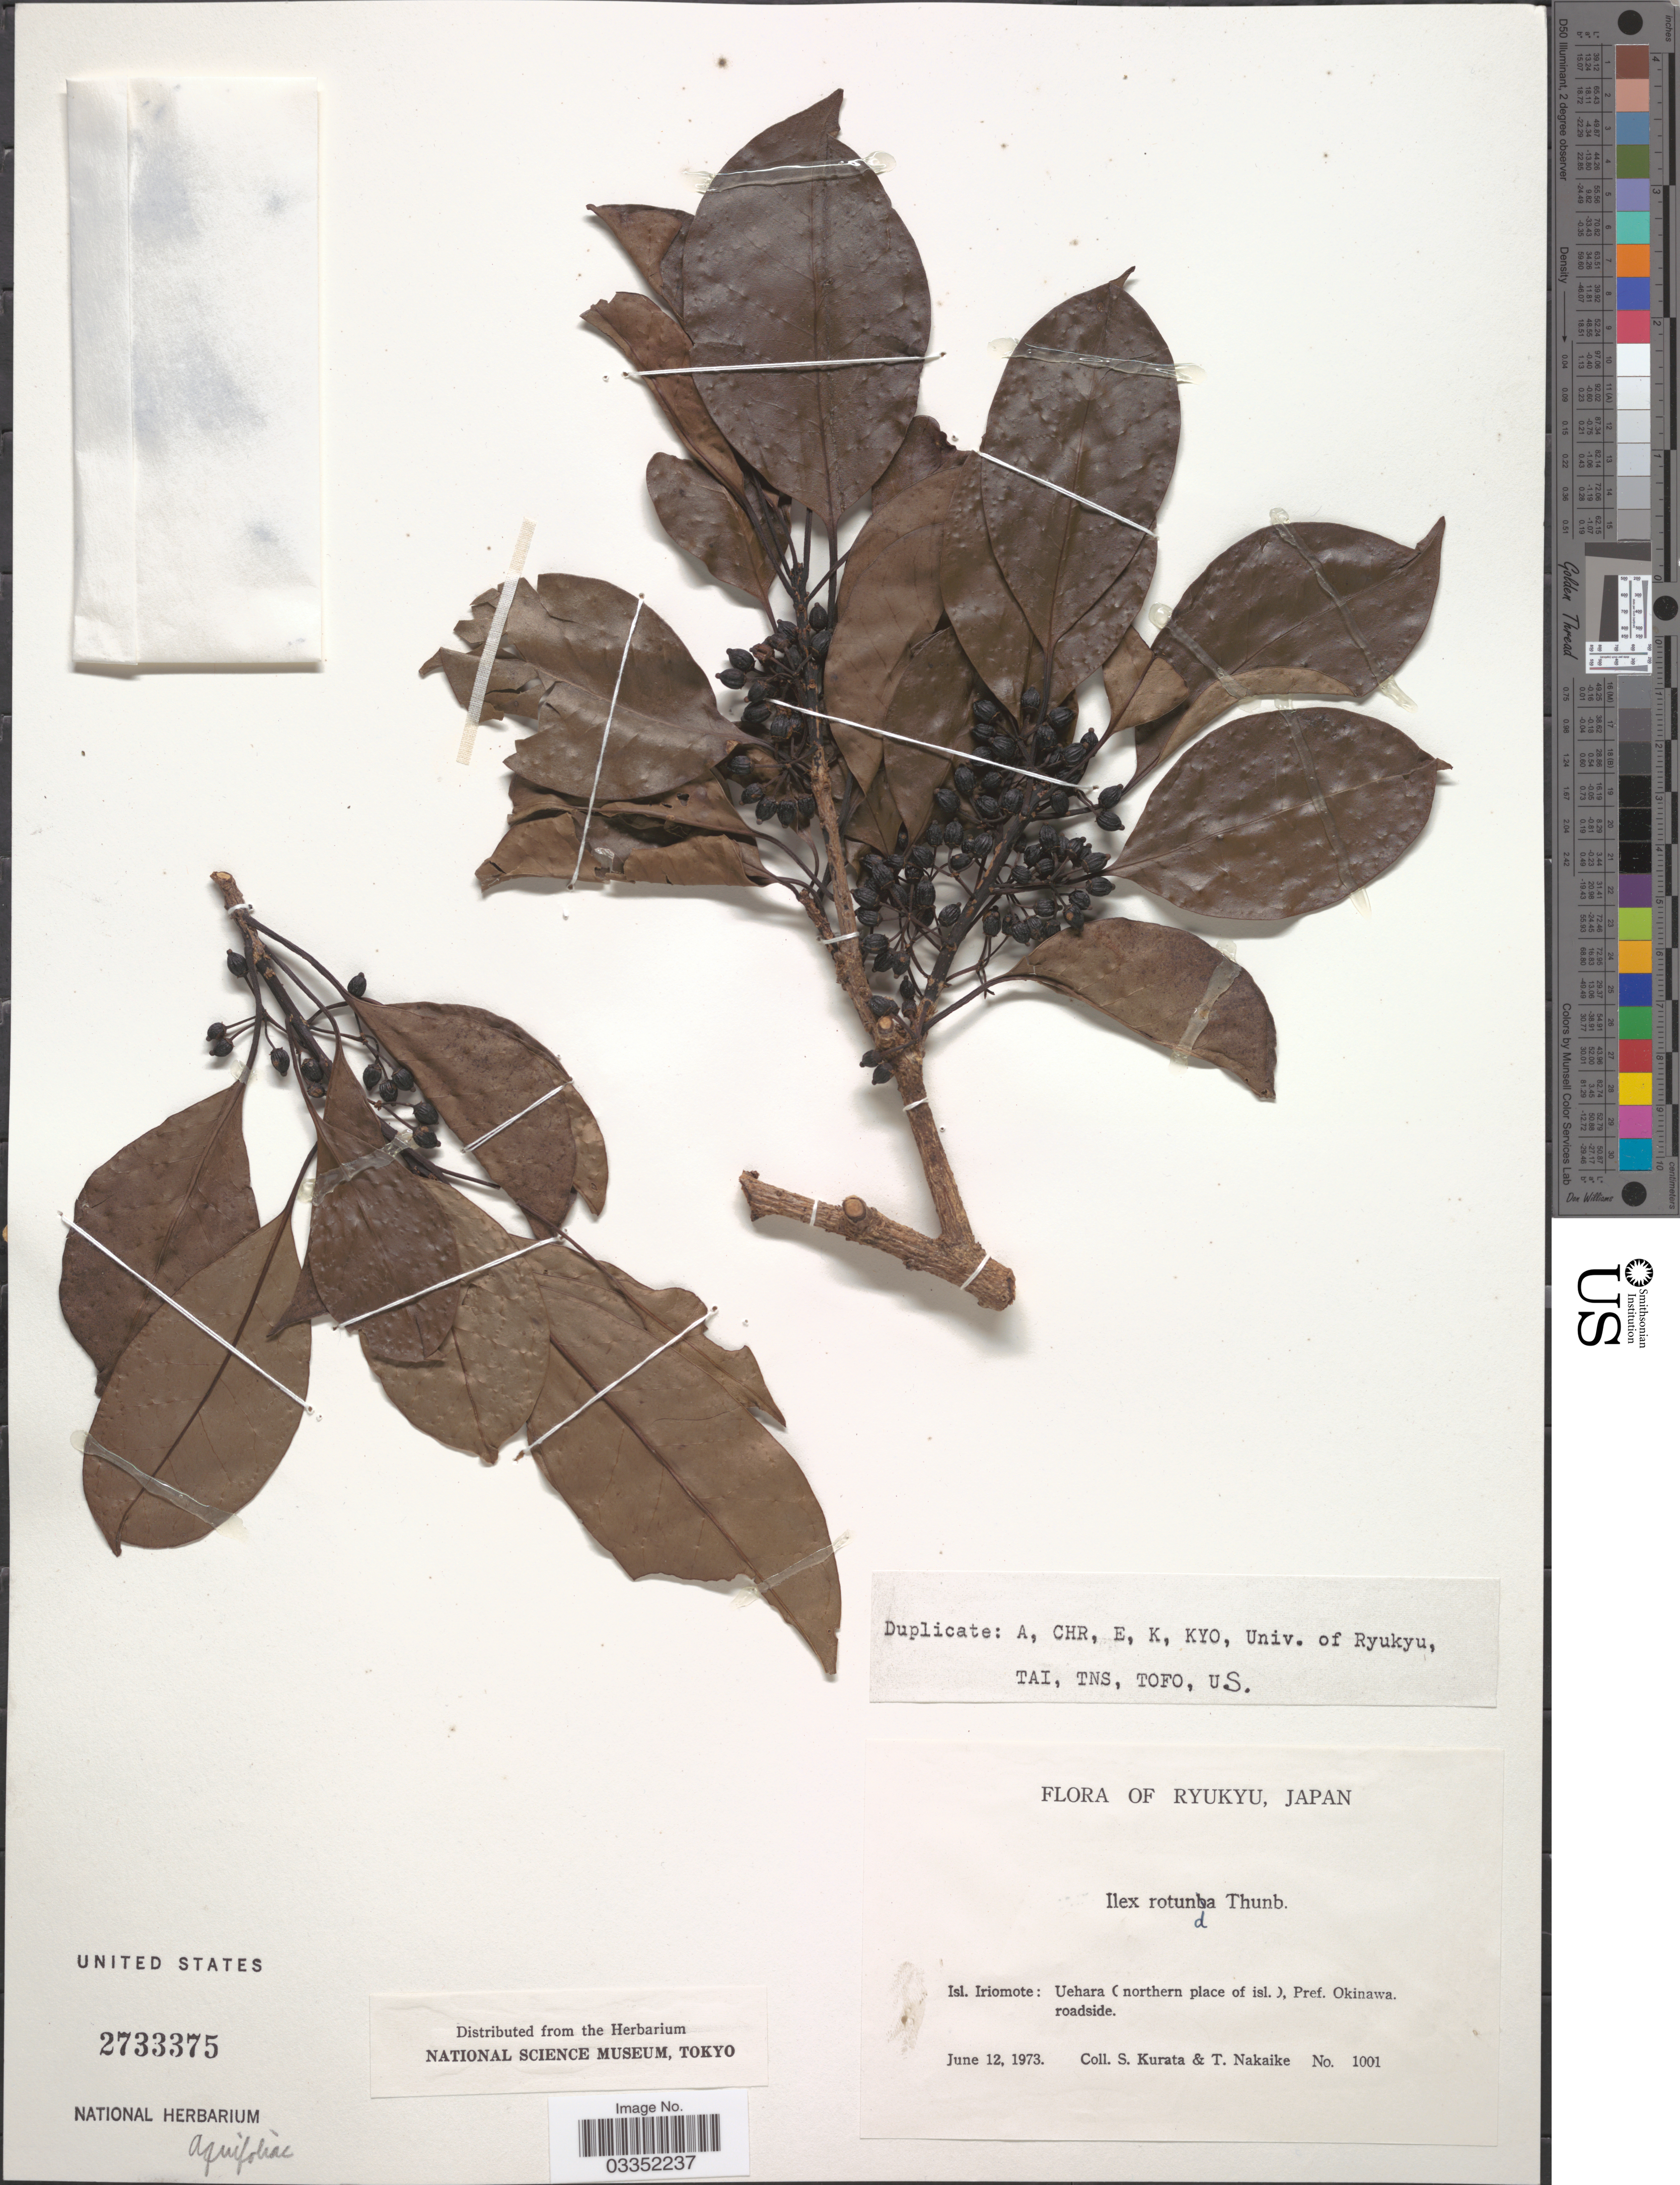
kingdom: Plantae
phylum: Tracheophyta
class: Magnoliopsida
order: Aquifoliales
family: Aquifoliaceae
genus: Ilex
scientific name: Ilex rotunda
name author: Thunb.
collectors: Sa. Kurata & T. Nakaike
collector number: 1001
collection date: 1973-06-12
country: Japan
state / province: Okinawa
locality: Ryukyu, Isl. Iriomote: Uehara (northern place of isl.), Pref. Okinawa. roadside.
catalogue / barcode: US 2733375